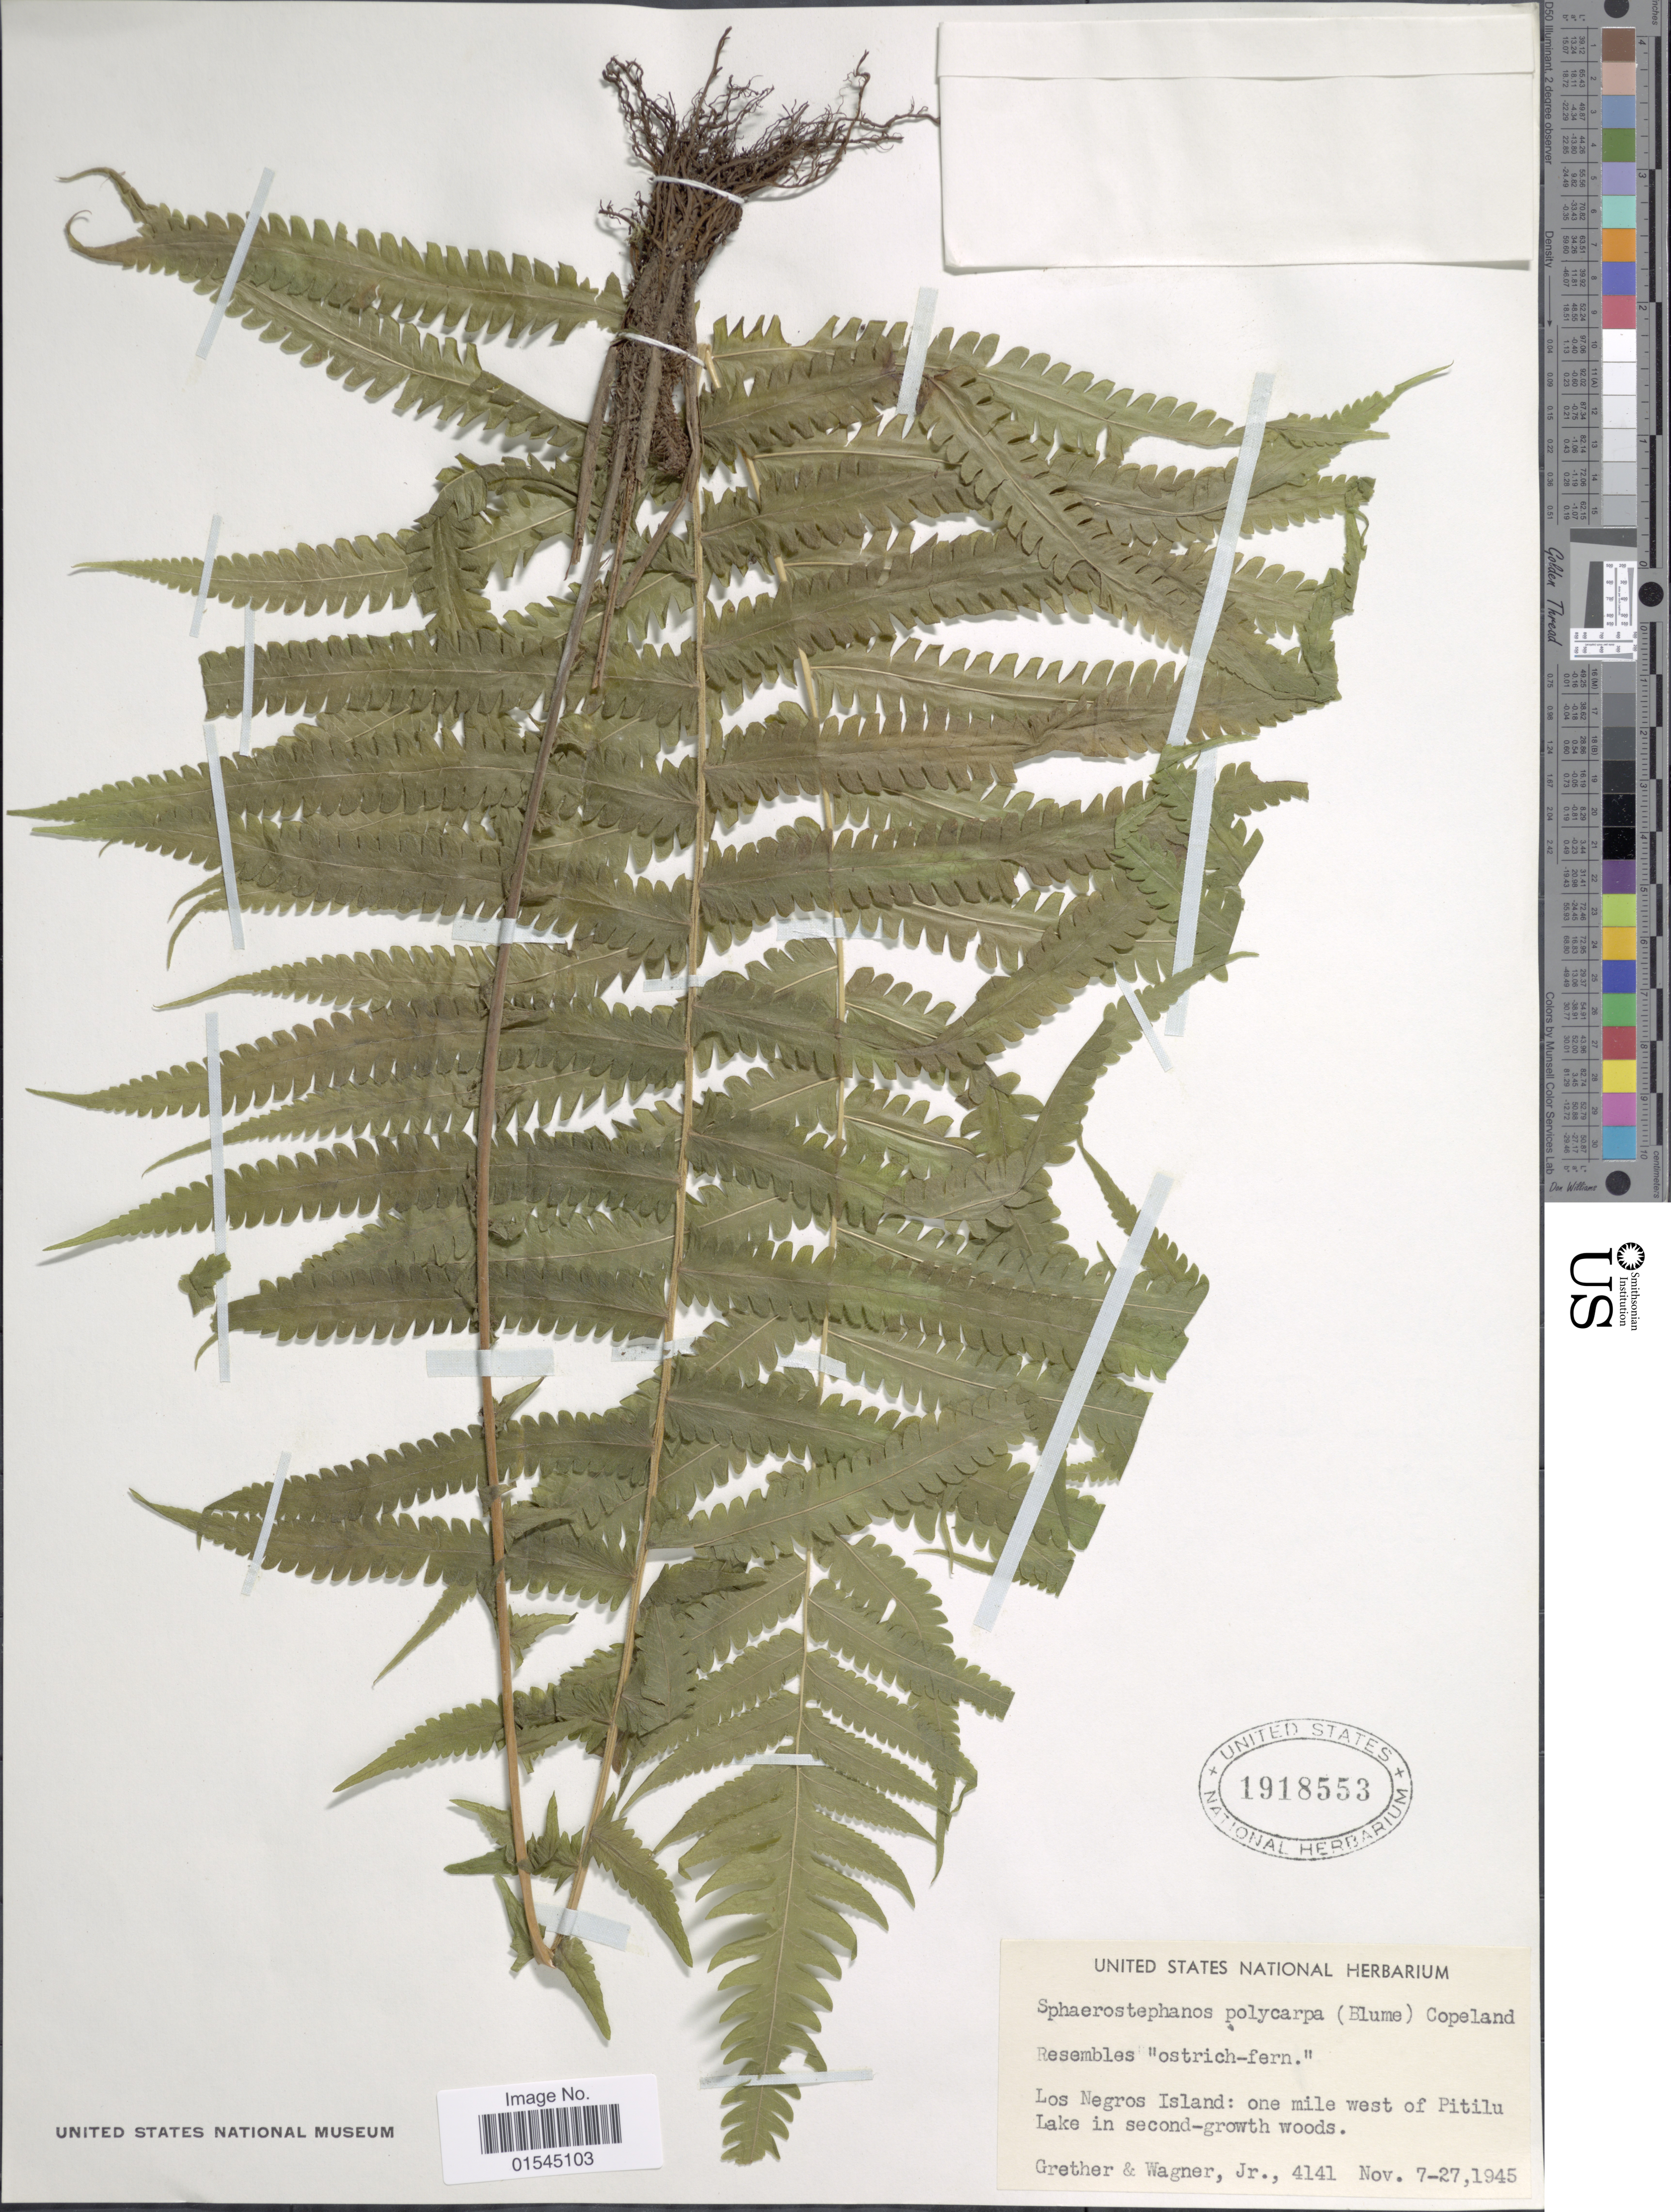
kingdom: Plantae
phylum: Tracheophyta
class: Polypodiopsida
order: Polypodiales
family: Thelypteridaceae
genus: Sphaerostephanos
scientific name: Sphaerostephanos polycarpus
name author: (Blume) Copel.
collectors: -. Grether & -- Wagner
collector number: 4141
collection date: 1945-11-07/1945-11-27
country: Papua New Guinea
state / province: Manus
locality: Los Negros Island: one mile west of Pitilu Lake in second-growth woods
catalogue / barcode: US 1918553